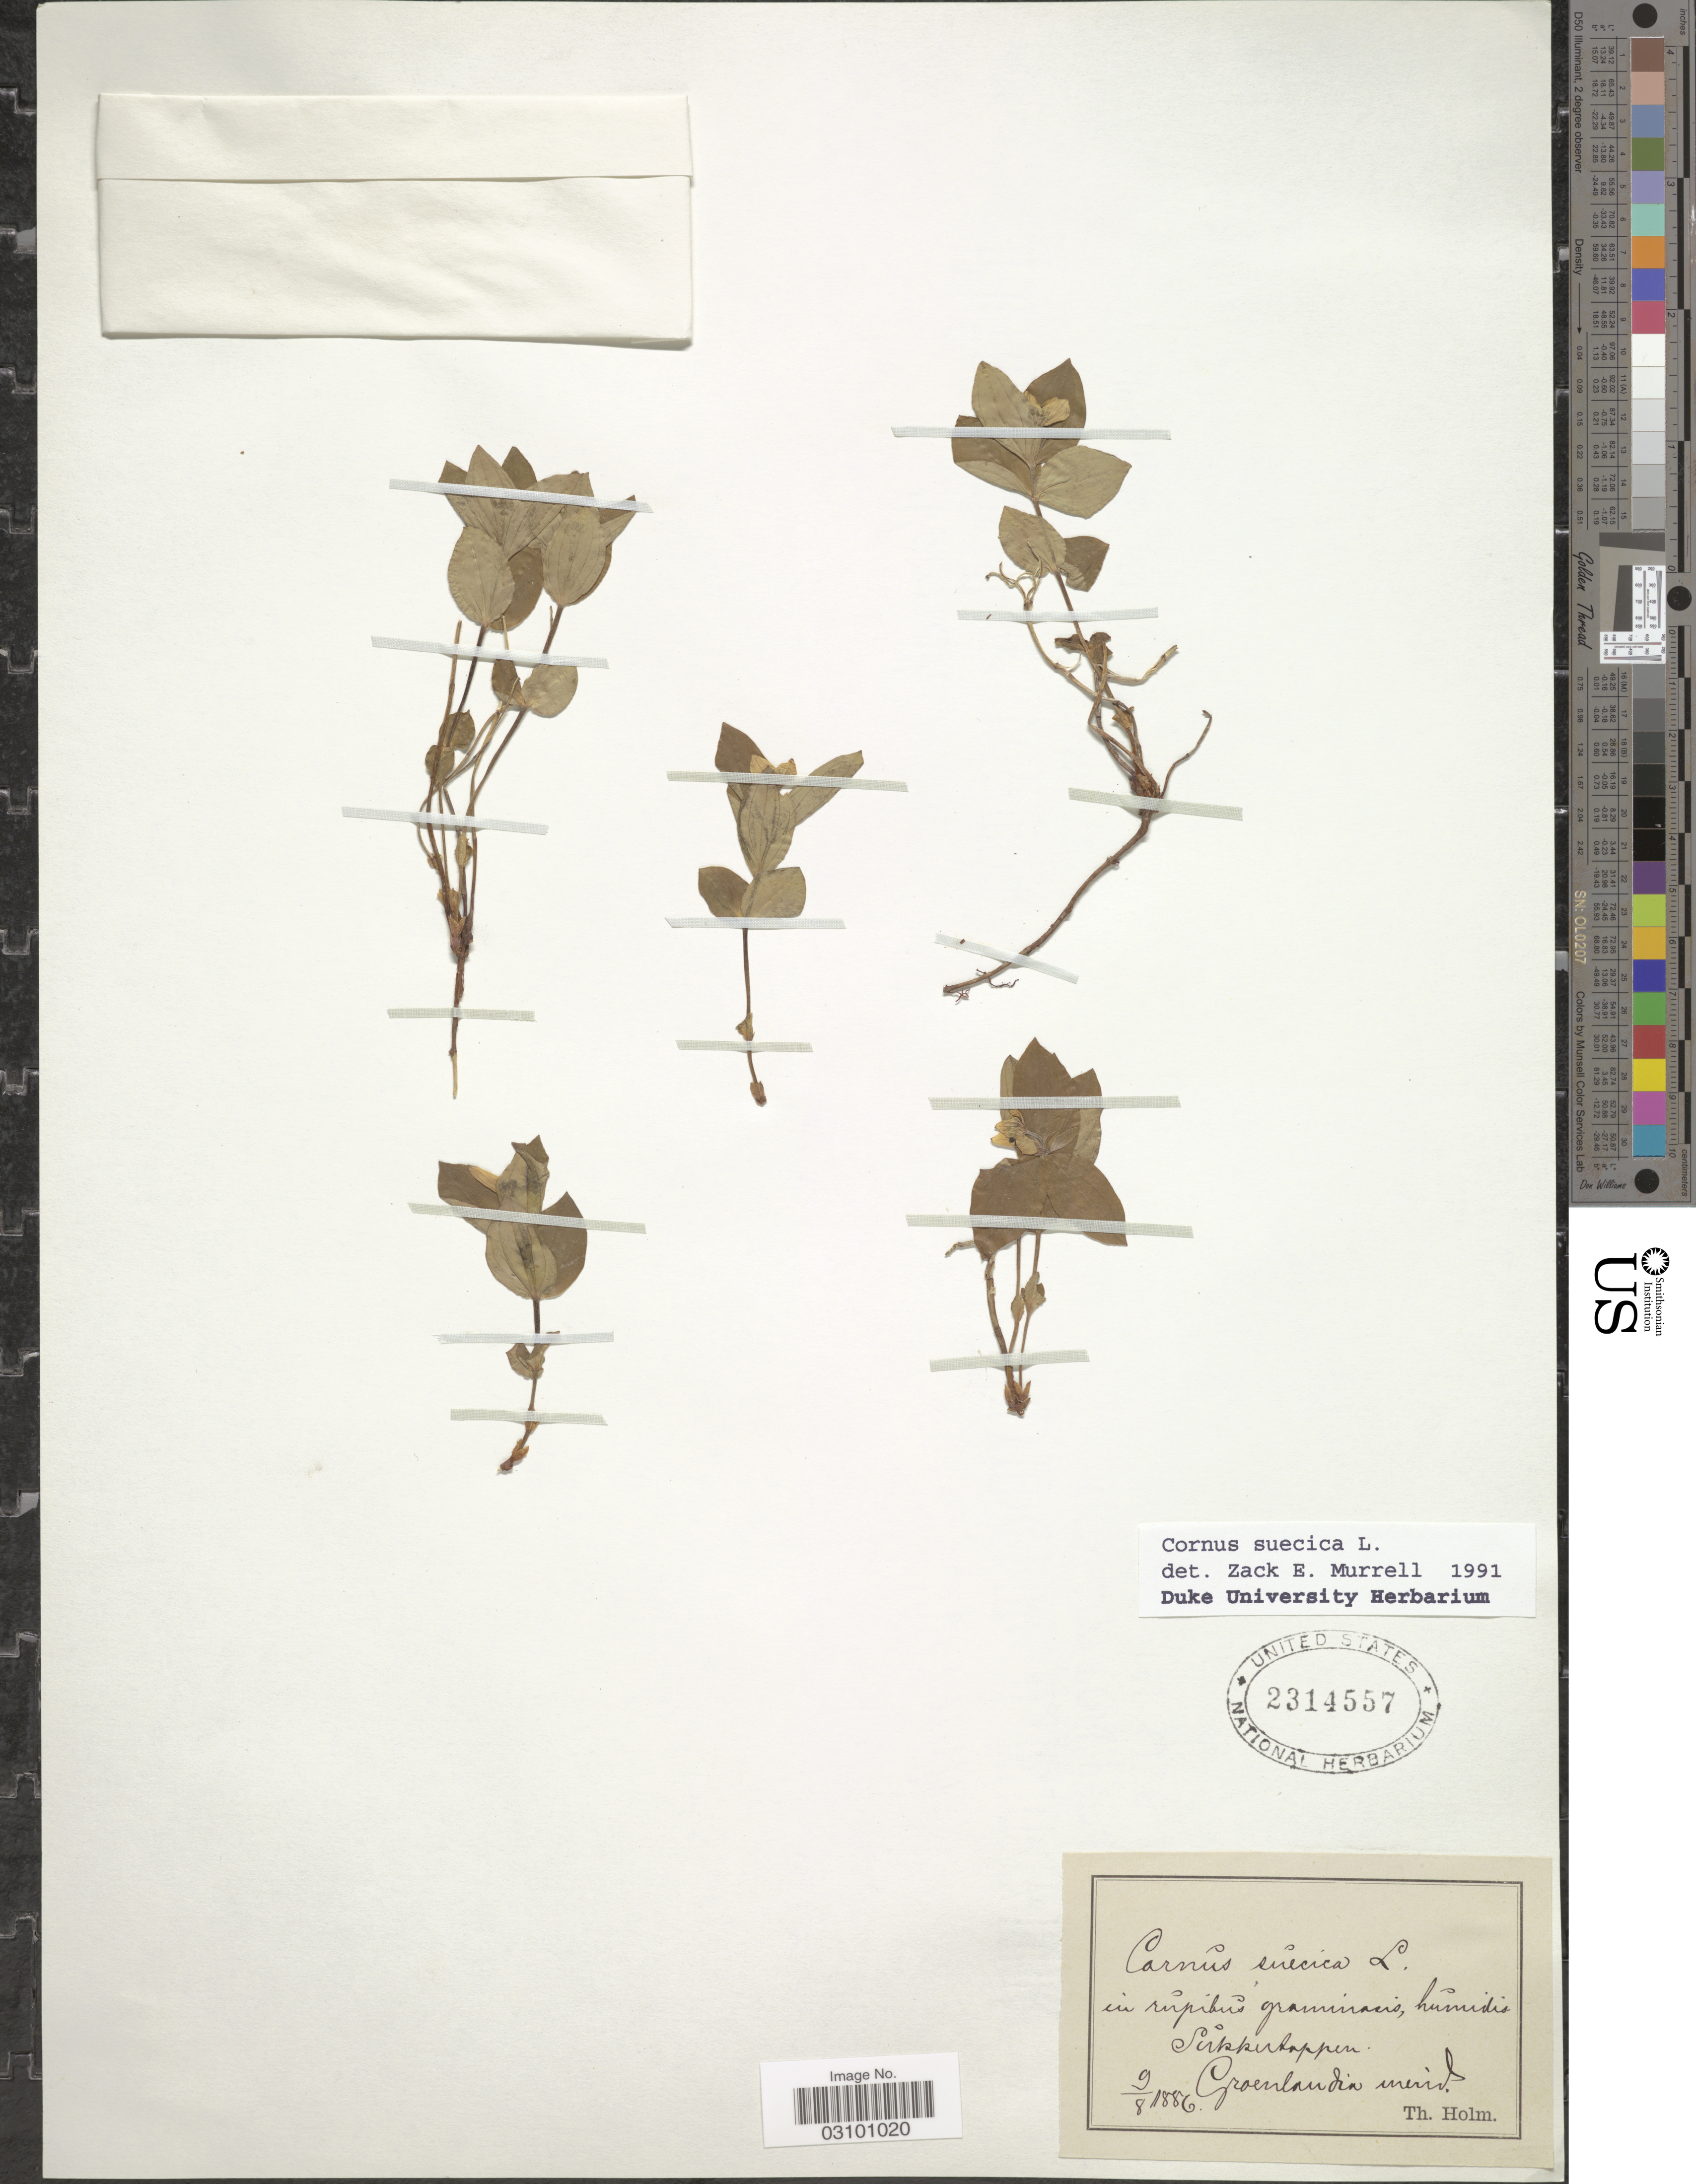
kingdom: Plantae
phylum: Tracheophyta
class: Magnoliopsida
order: Cornales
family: Cornaceae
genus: Cornus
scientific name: Cornus suecica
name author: L.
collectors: T. Holm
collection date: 1886-08-09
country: Greenland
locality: In rupibus graminosis, humidis Sukkurtoppen. Groenlandia merid.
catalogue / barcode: US 2314557